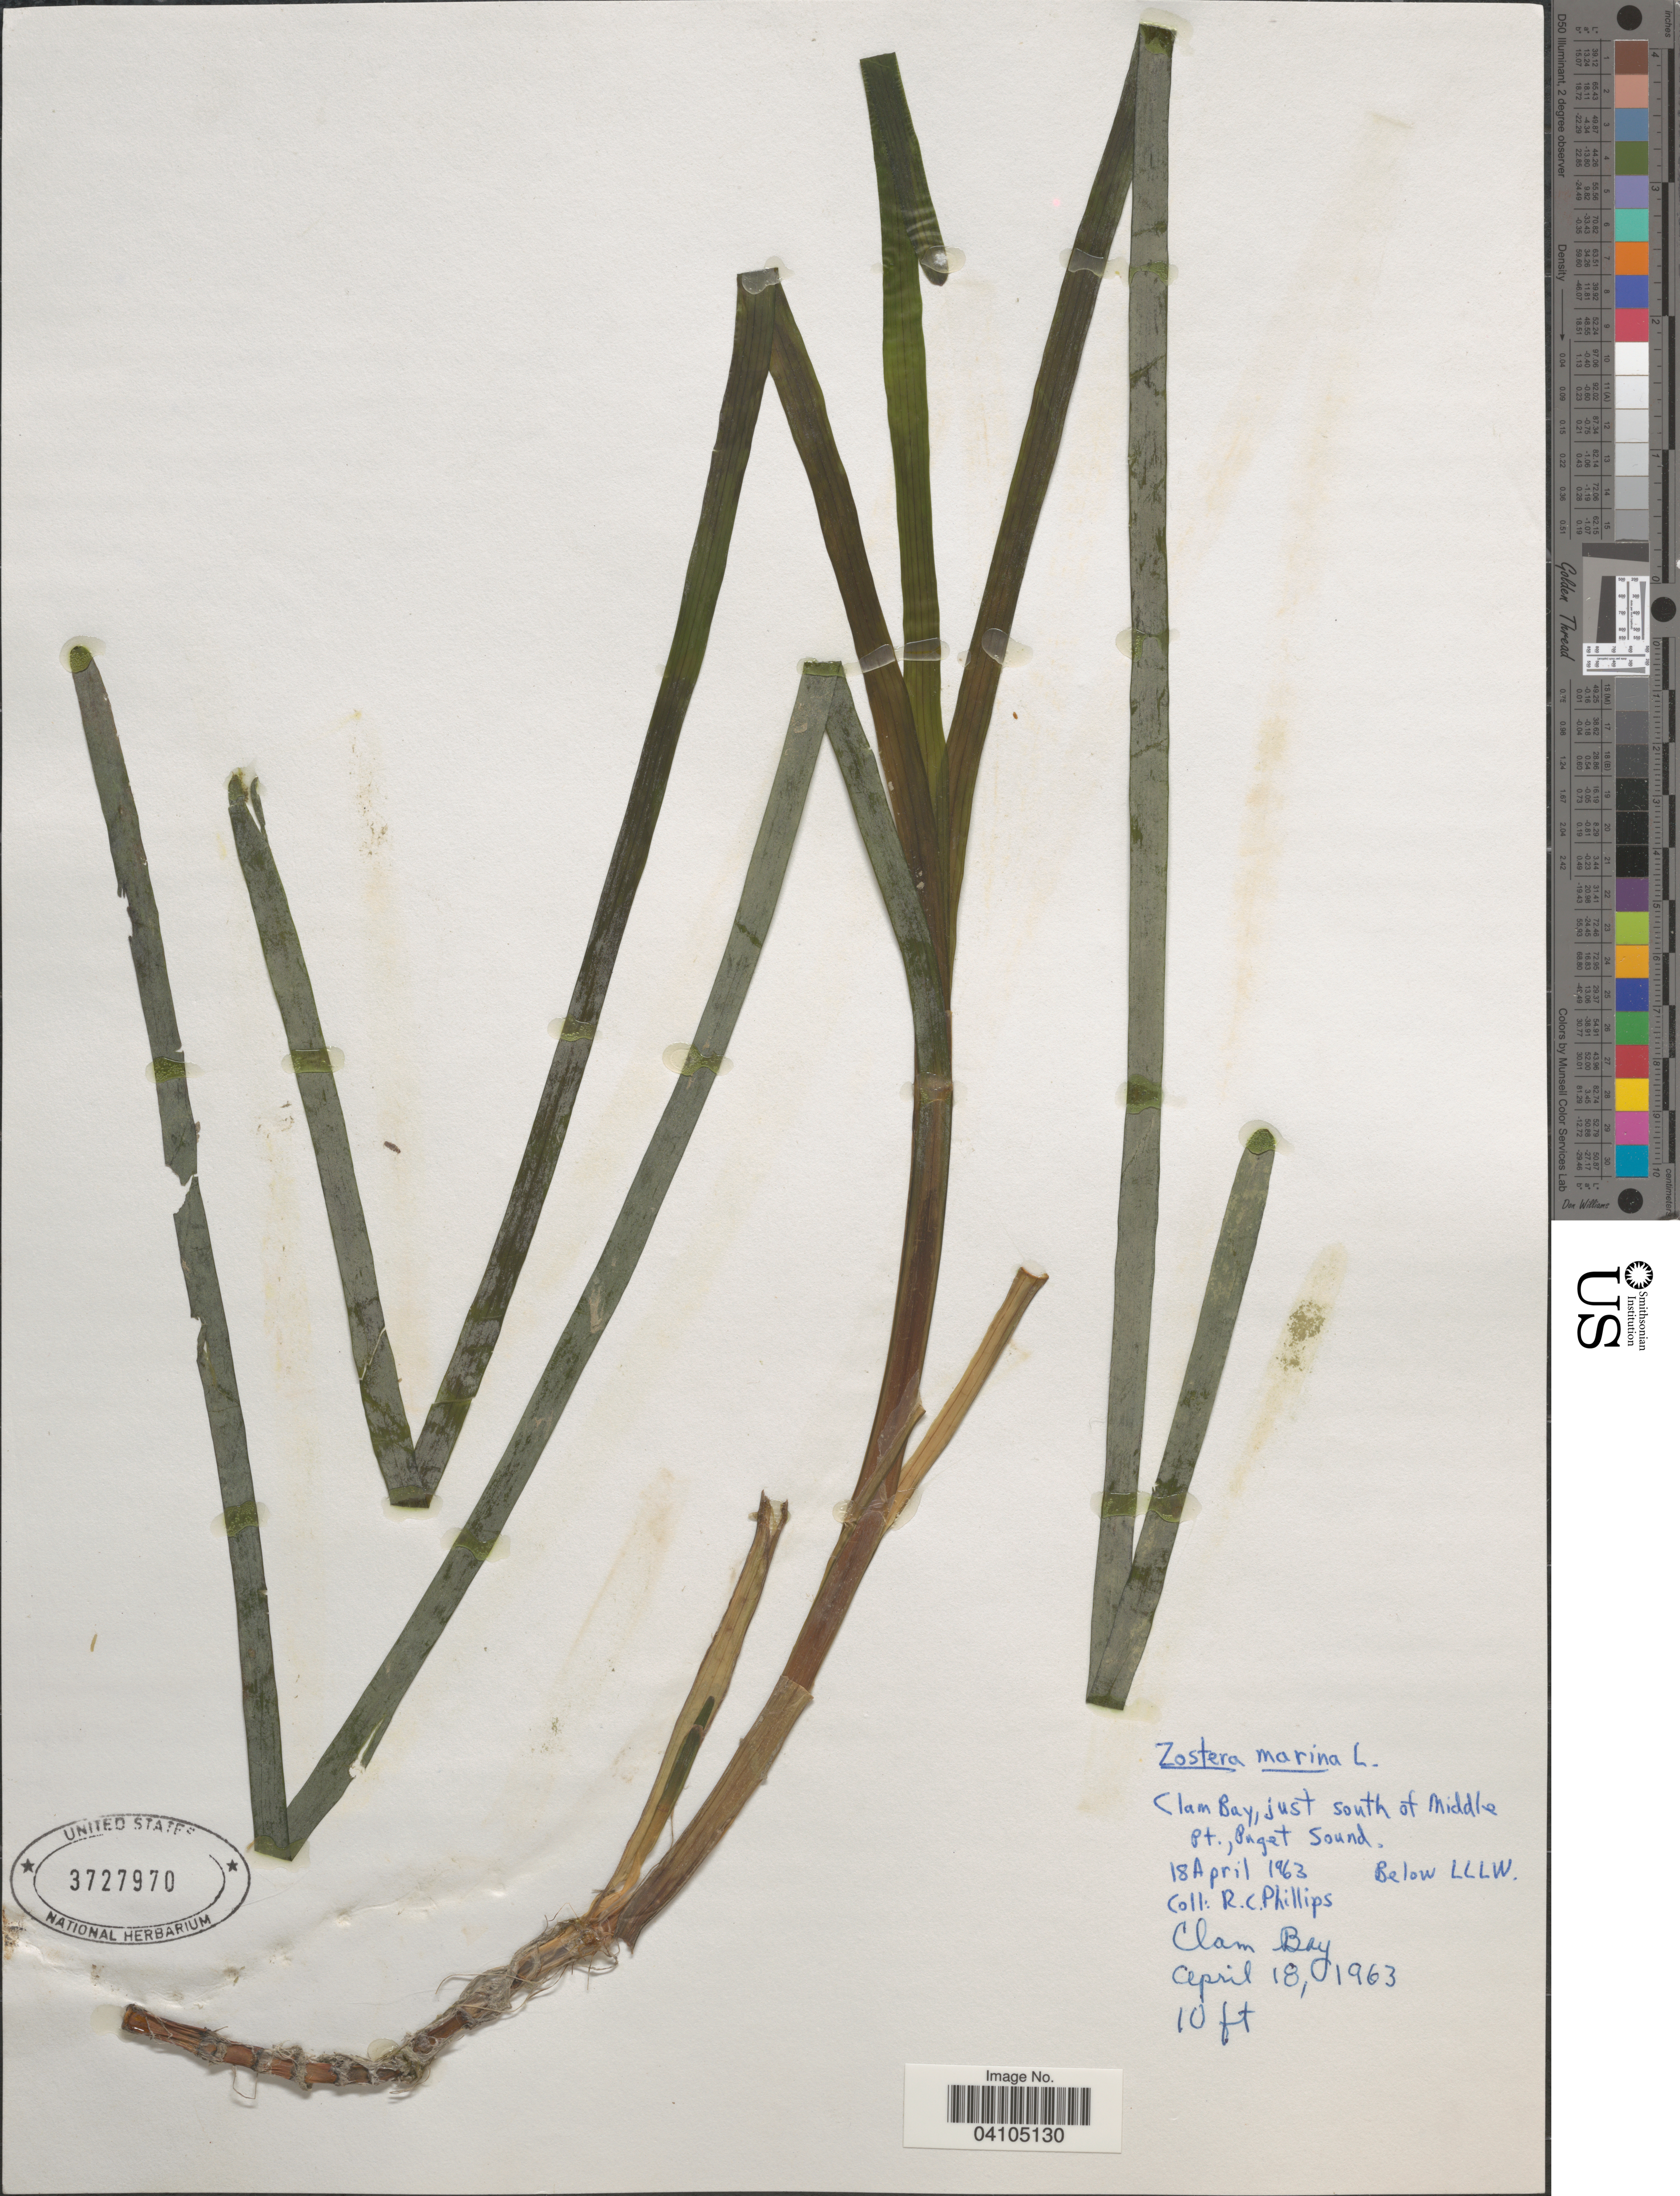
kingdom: Plantae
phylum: Tracheophyta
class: Liliopsida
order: Alismatales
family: Zosteraceae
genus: Zostera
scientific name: Zostera marina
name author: L.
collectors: R. C. Phillips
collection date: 1963-04-18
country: United States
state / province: Washington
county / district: King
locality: Clam Bay, just south of Middle Pt., Puget Sound.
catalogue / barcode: US 3727970